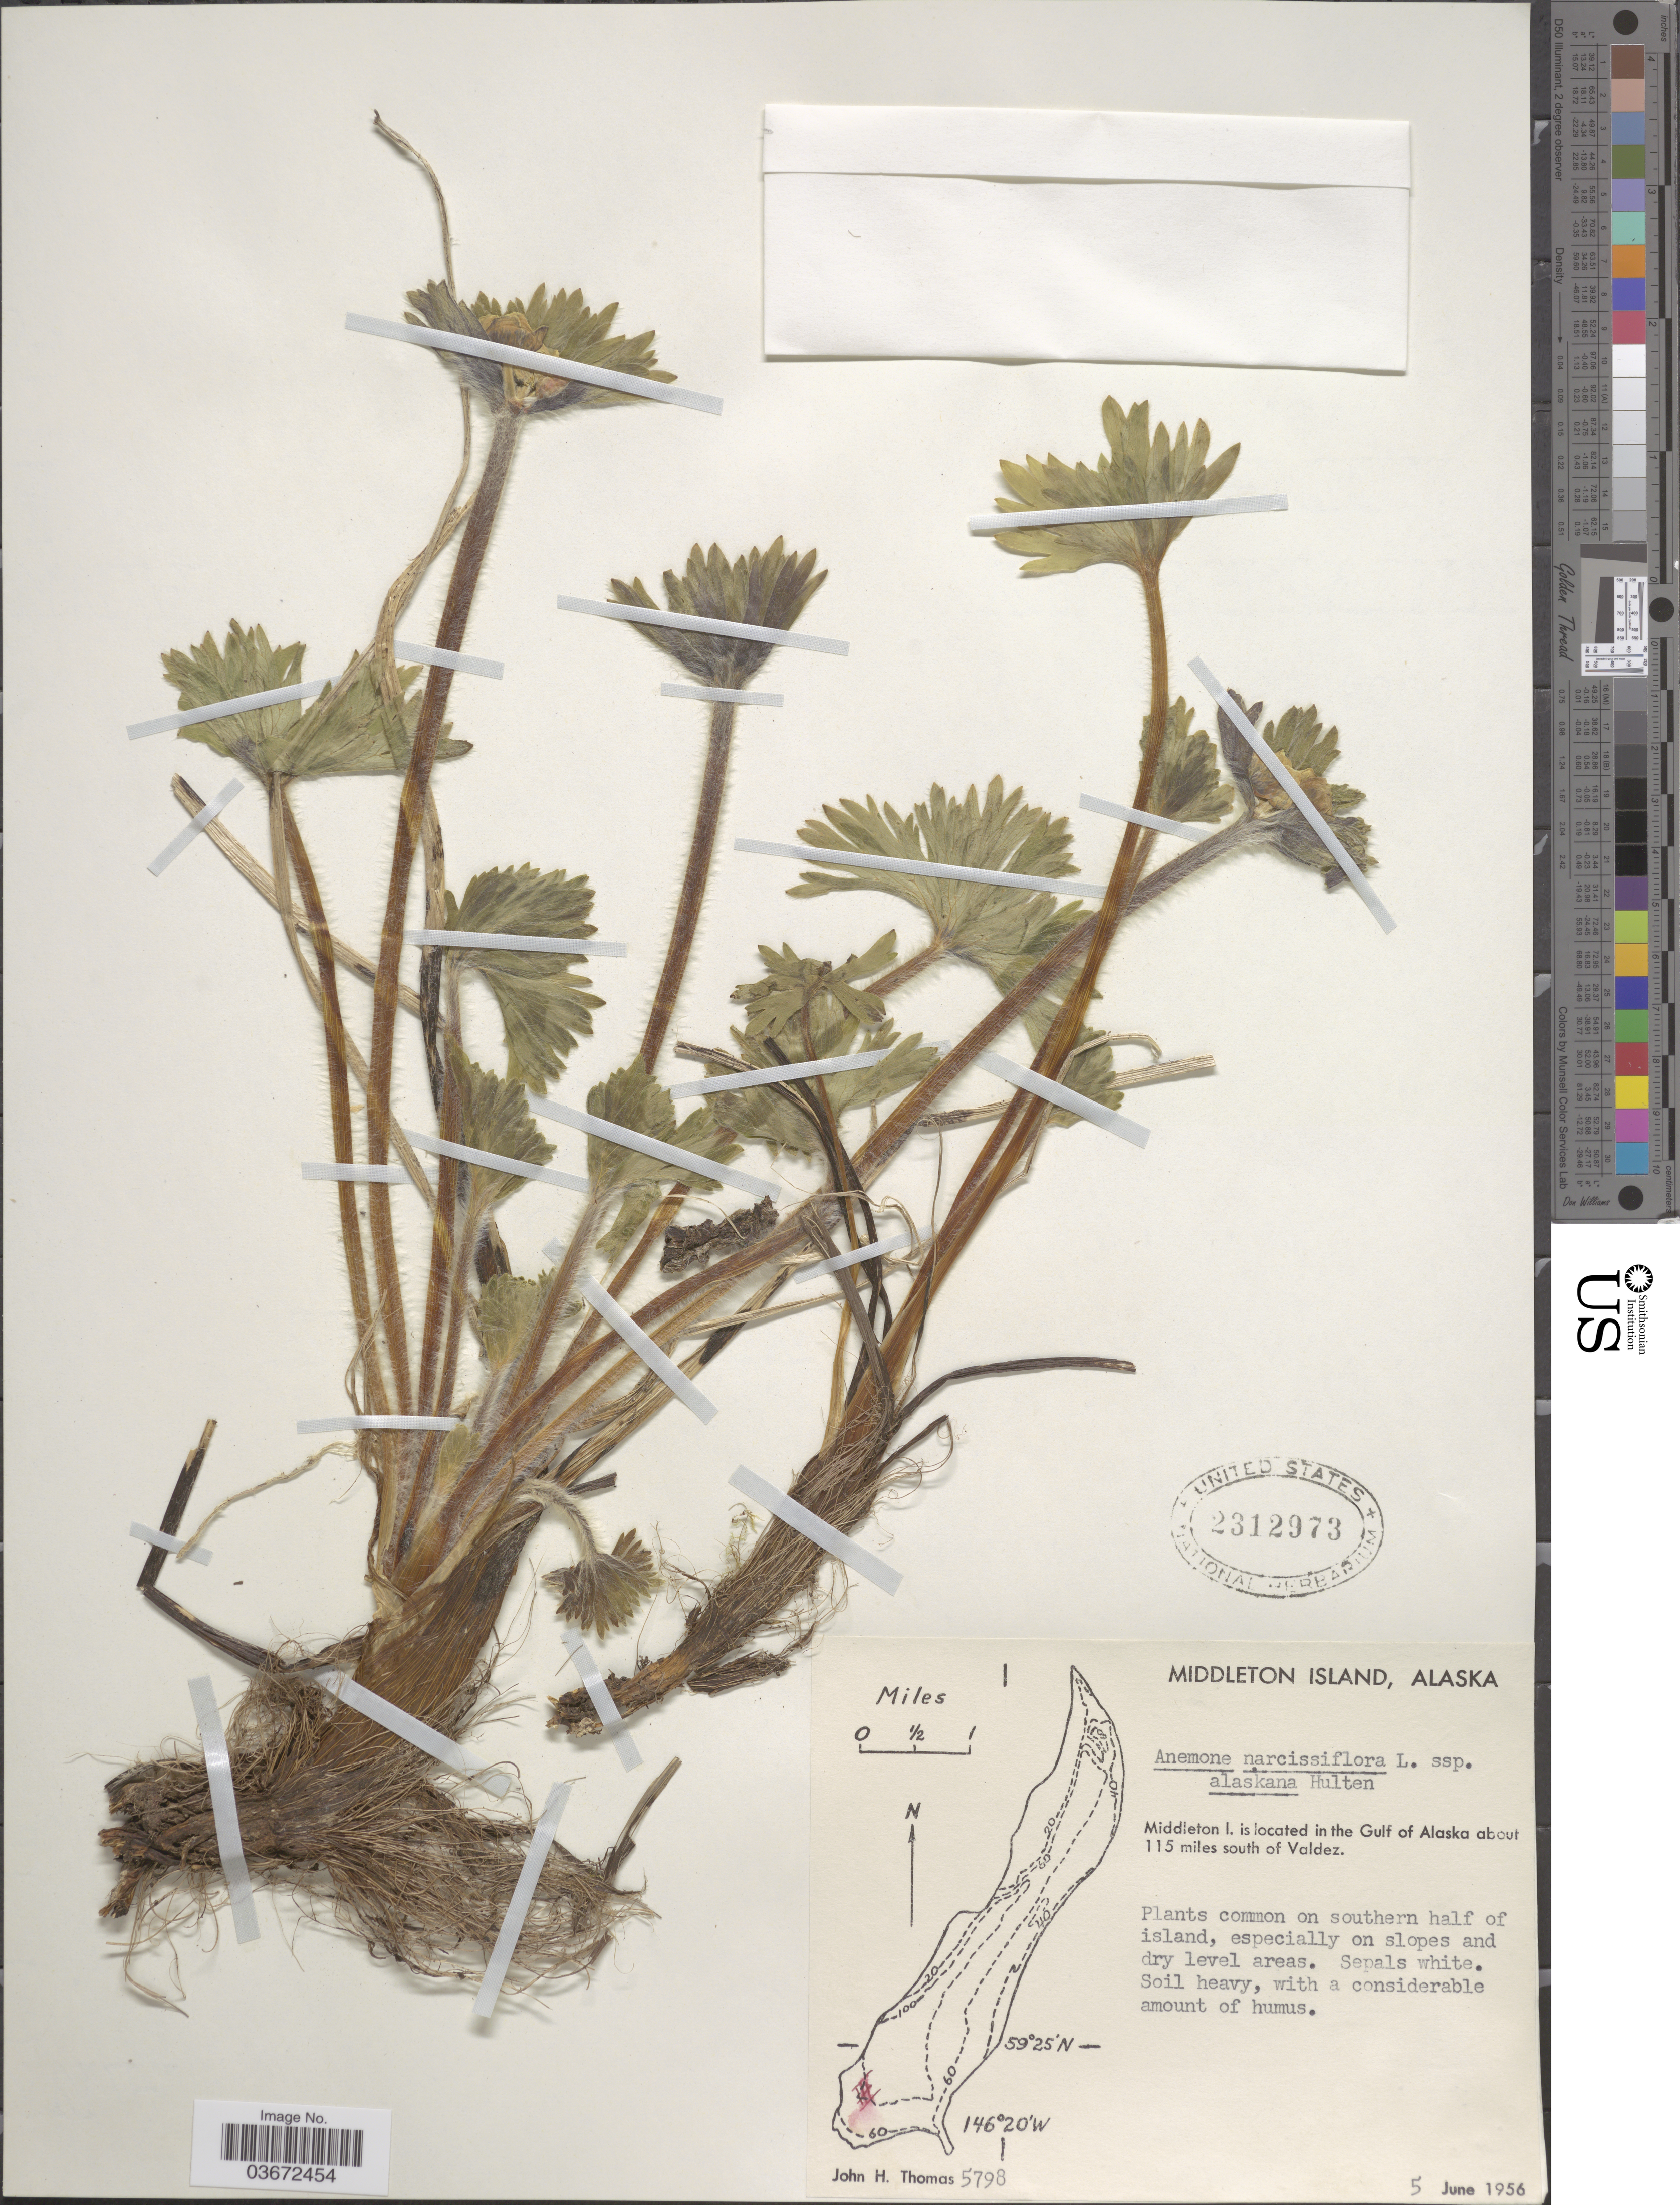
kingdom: Plantae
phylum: Tracheophyta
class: Magnoliopsida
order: Ranunculales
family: Ranunculaceae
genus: Anemone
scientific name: Anemone narcissiflora var. alaskana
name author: (Hultén) B. Boivin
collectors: J. H. Thomas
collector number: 5798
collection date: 1956-06-05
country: United States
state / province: Alaska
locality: Middleton Island. Middleton I. is located in the Gulf of Alaska about 115 miles south of Valdez.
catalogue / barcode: US 2312973